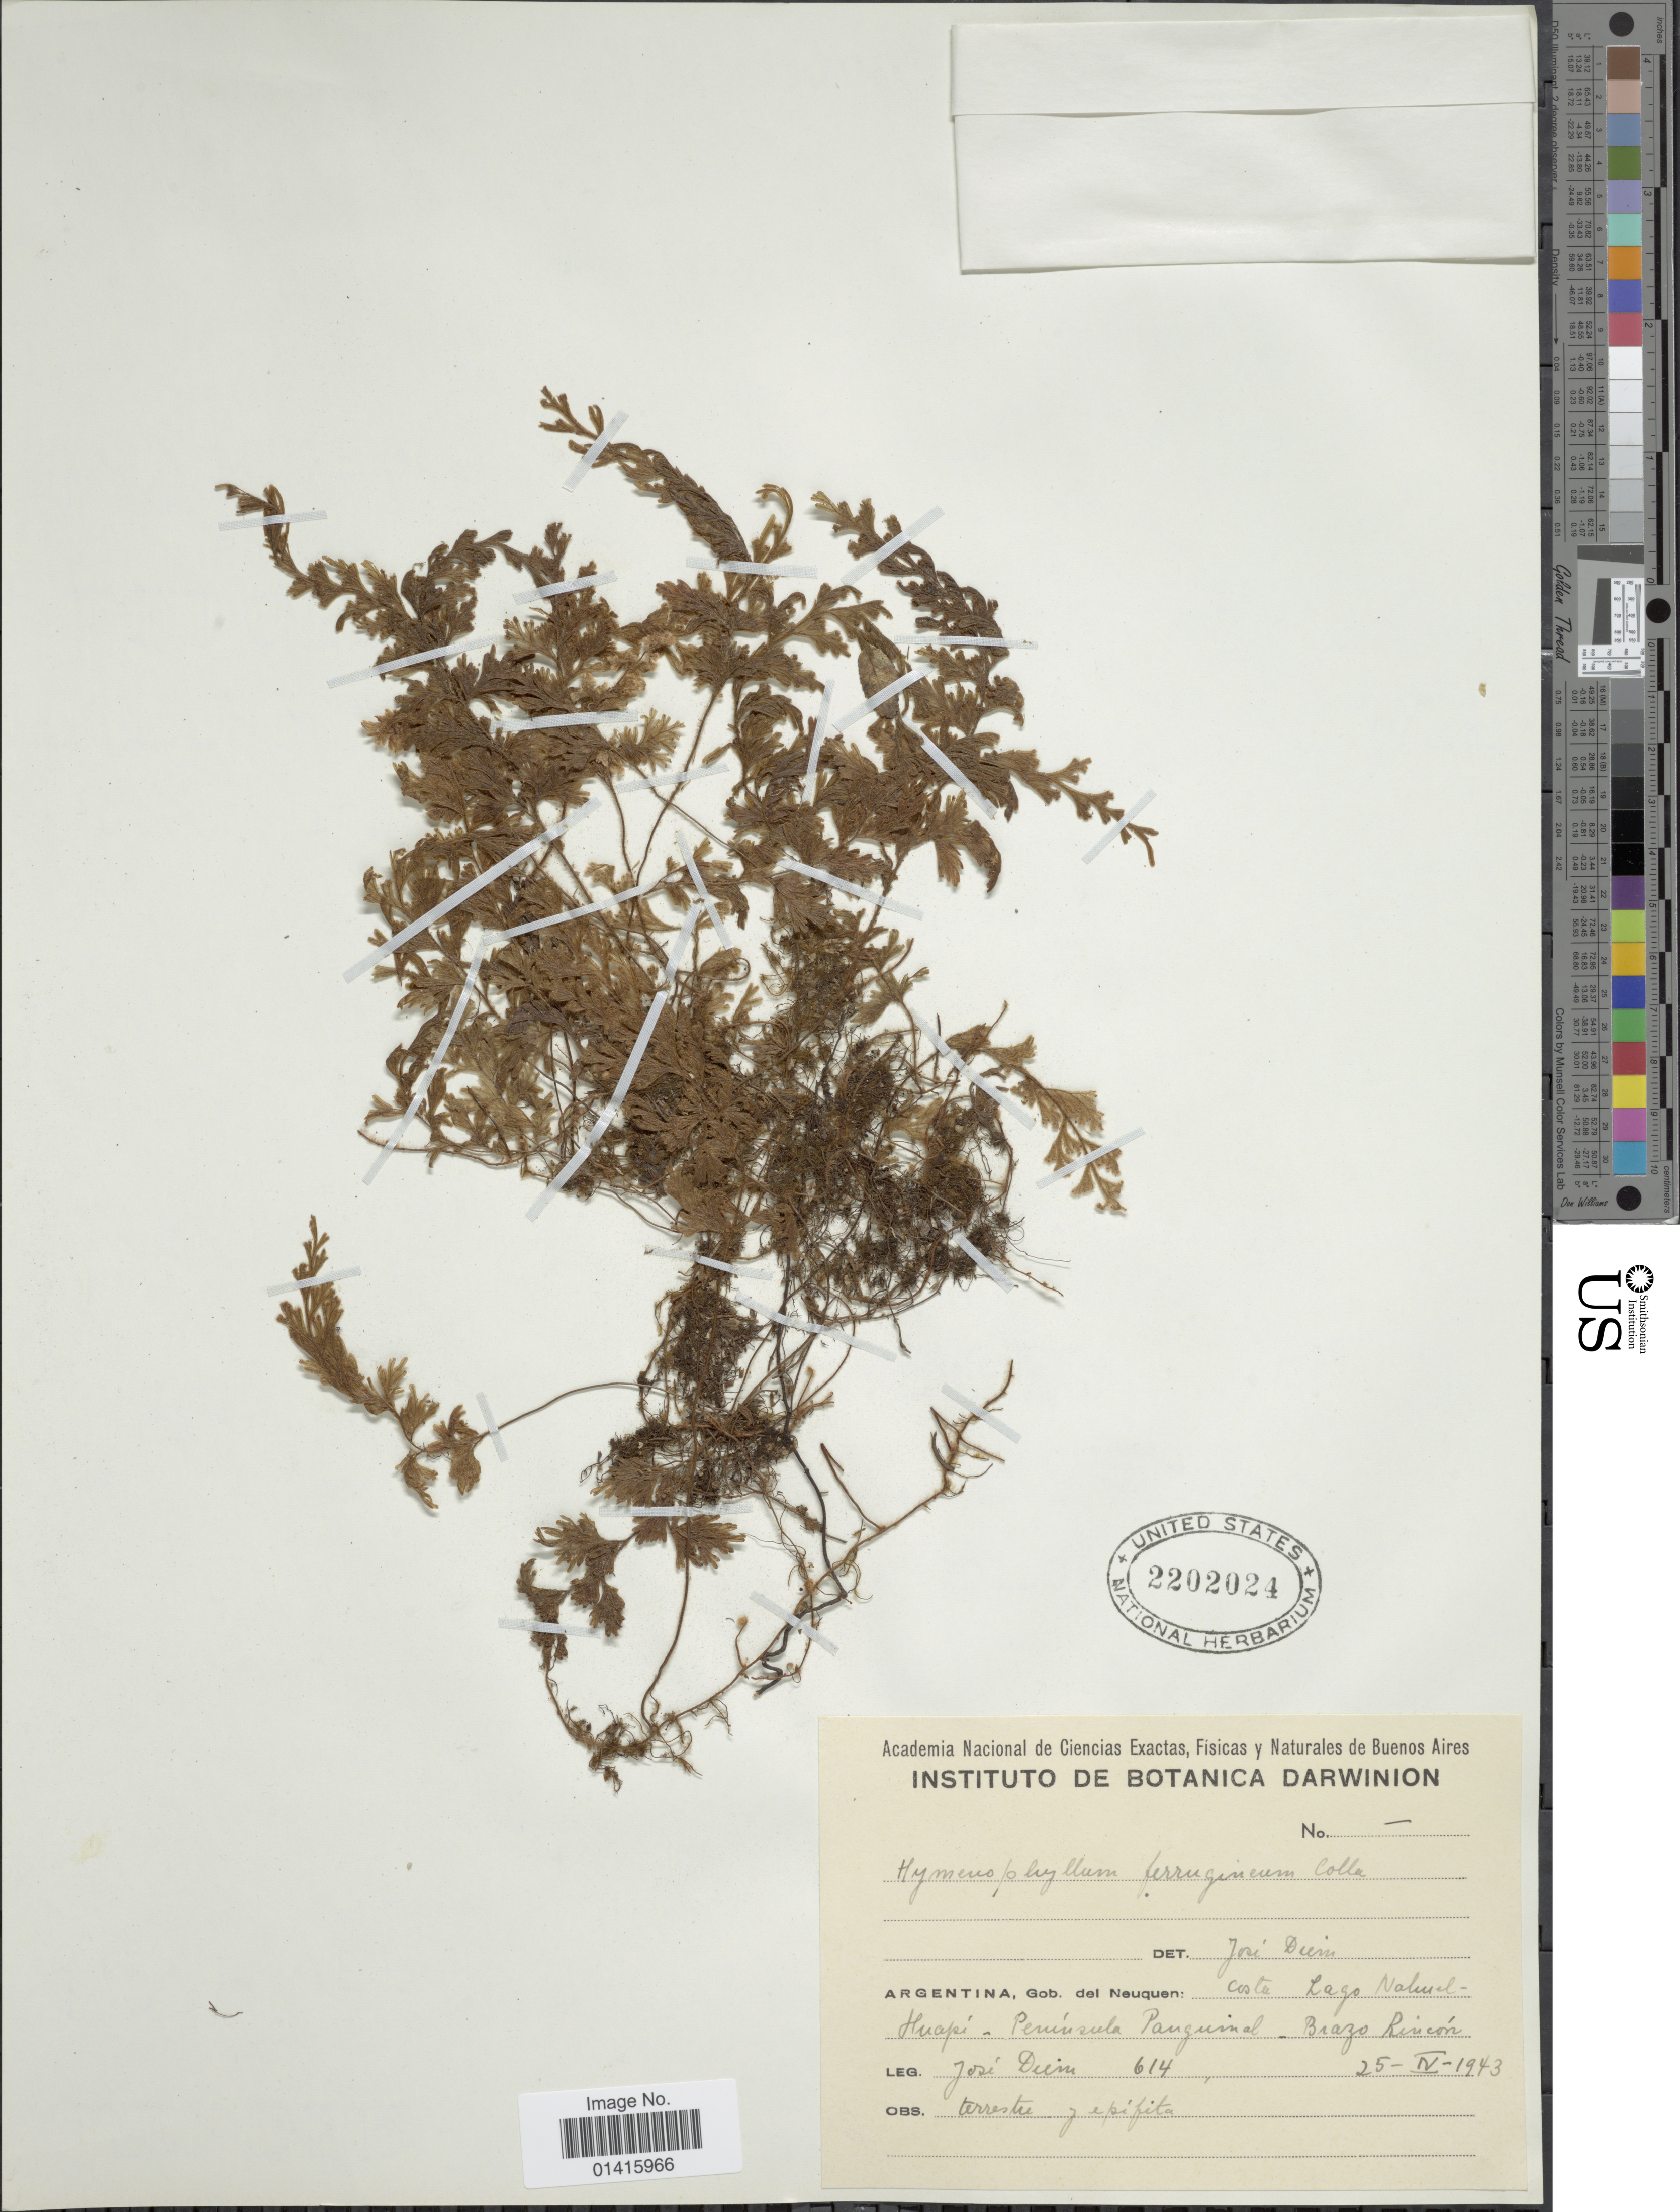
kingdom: Plantae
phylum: Tracheophyta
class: Polypodiopsida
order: Hymenophyllales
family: Hymenophyllaceae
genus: Hymenophyllum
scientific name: Hymenophyllum ferrugineum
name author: Colla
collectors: J. Diem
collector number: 614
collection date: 1943-04-25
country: Argentina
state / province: Neuquen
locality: Gob. del Neuquen, Costa Lago Nahud Huapí-Peninsula Panguinal, Brazo Rincon.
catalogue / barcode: US 2202024